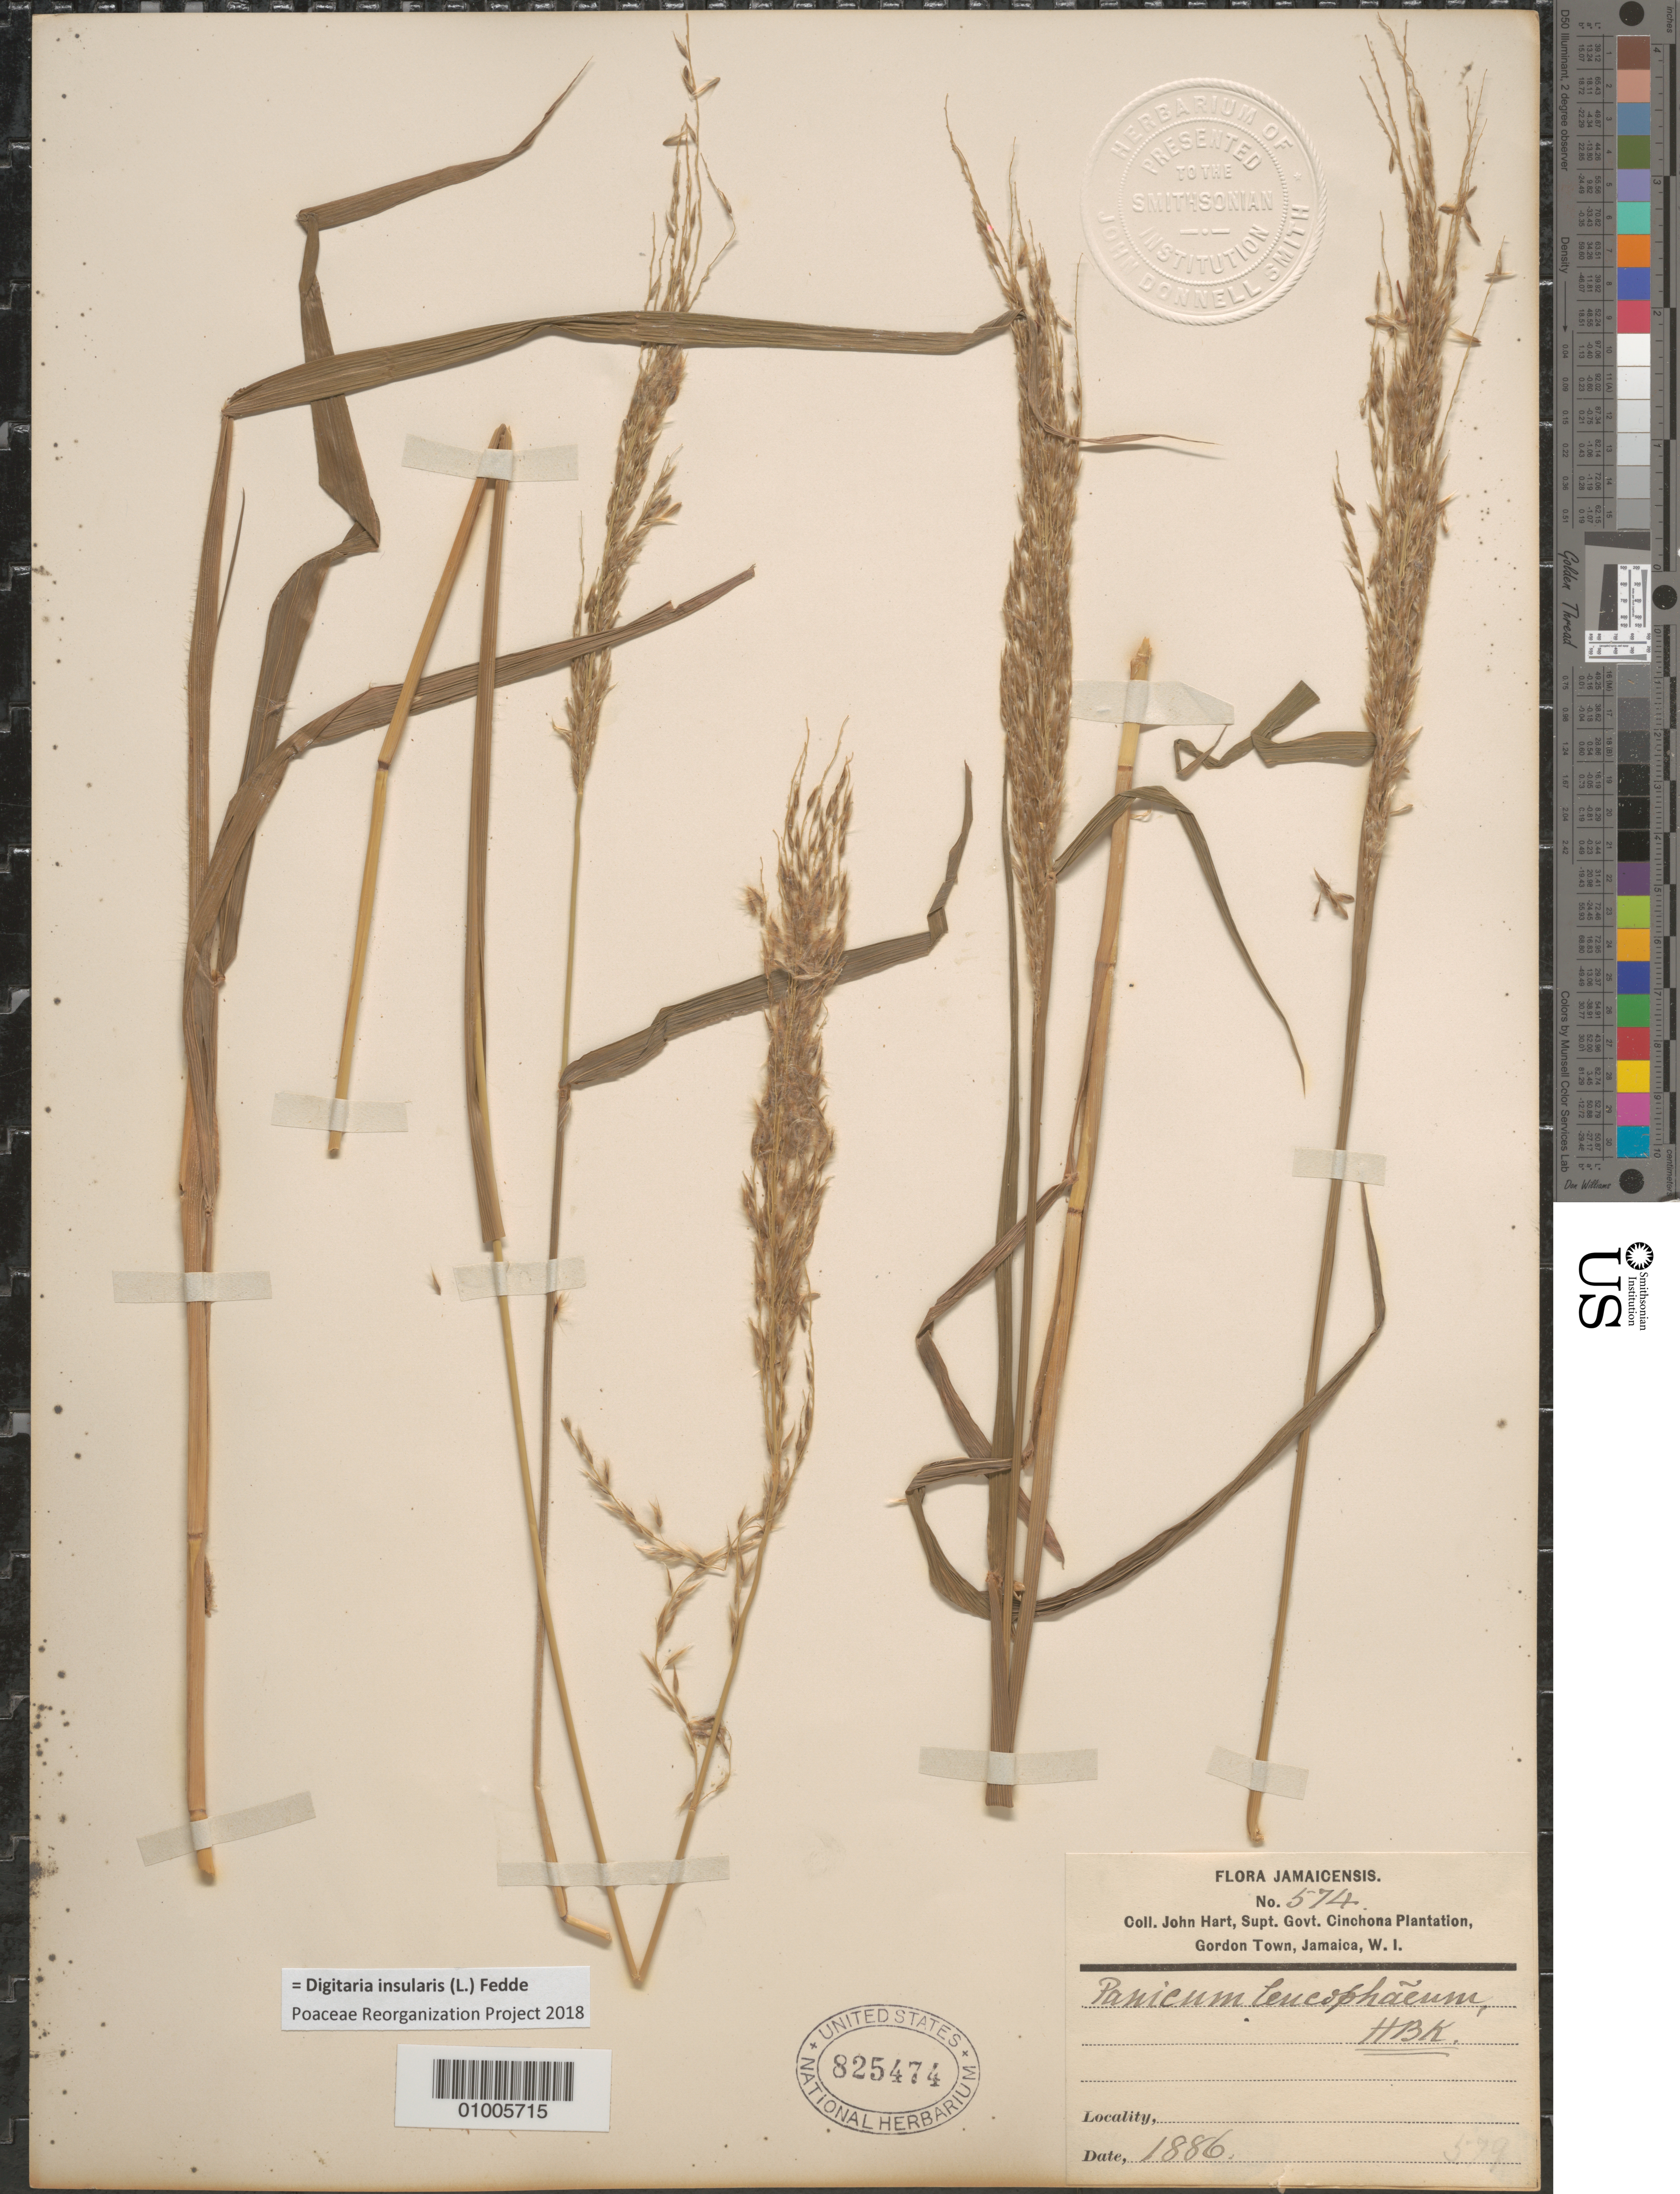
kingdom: Plantae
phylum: Tracheophyta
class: Liliopsida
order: Poales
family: Poaceae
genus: Digitaria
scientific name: Digitaria insularis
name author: (L.) Mez ex Ekman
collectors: J. Hart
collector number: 574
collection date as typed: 1886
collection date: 1886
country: Jamaica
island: Jamaica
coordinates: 0 N, 0 E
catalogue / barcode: US 825474